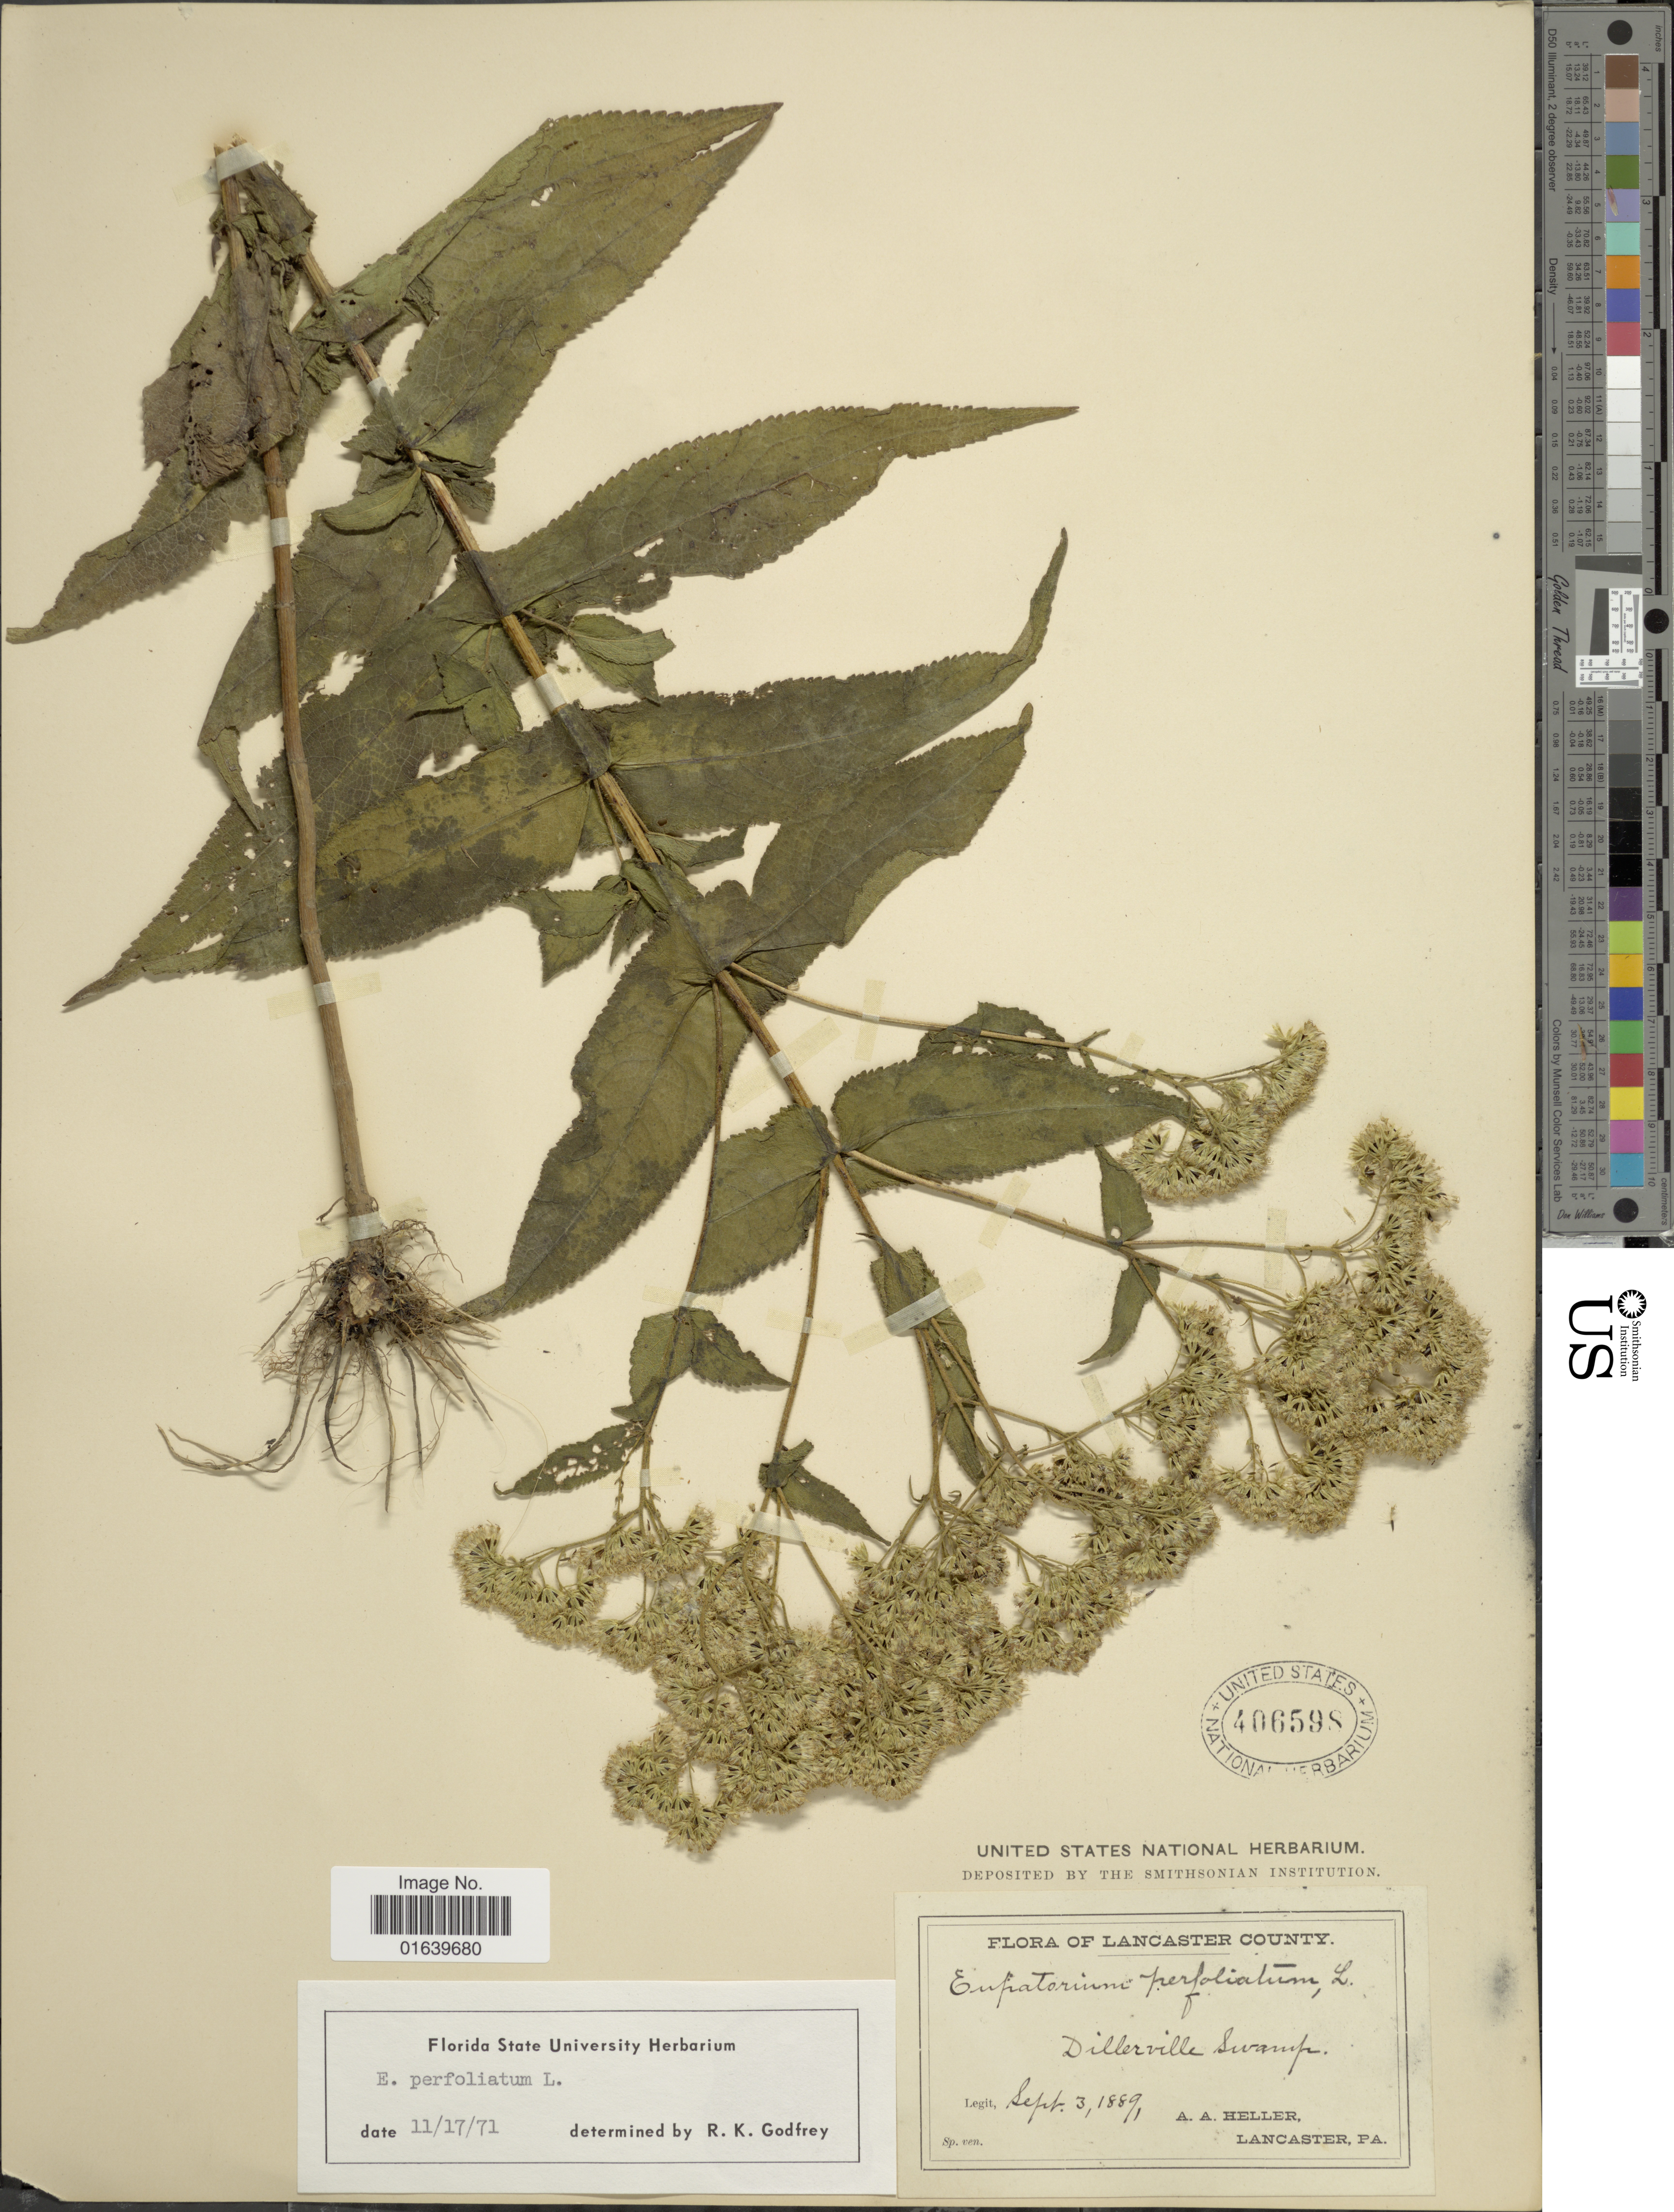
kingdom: Plantae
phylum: Tracheophyta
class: Magnoliopsida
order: Asterales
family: Asteraceae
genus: Eupatorium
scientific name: Eupatorium perfoliatum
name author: L.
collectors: A. A. Heller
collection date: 1889-09-03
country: United States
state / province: Pennsylvania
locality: Lancaster County, Dillerville swamp.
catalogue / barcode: US 406598